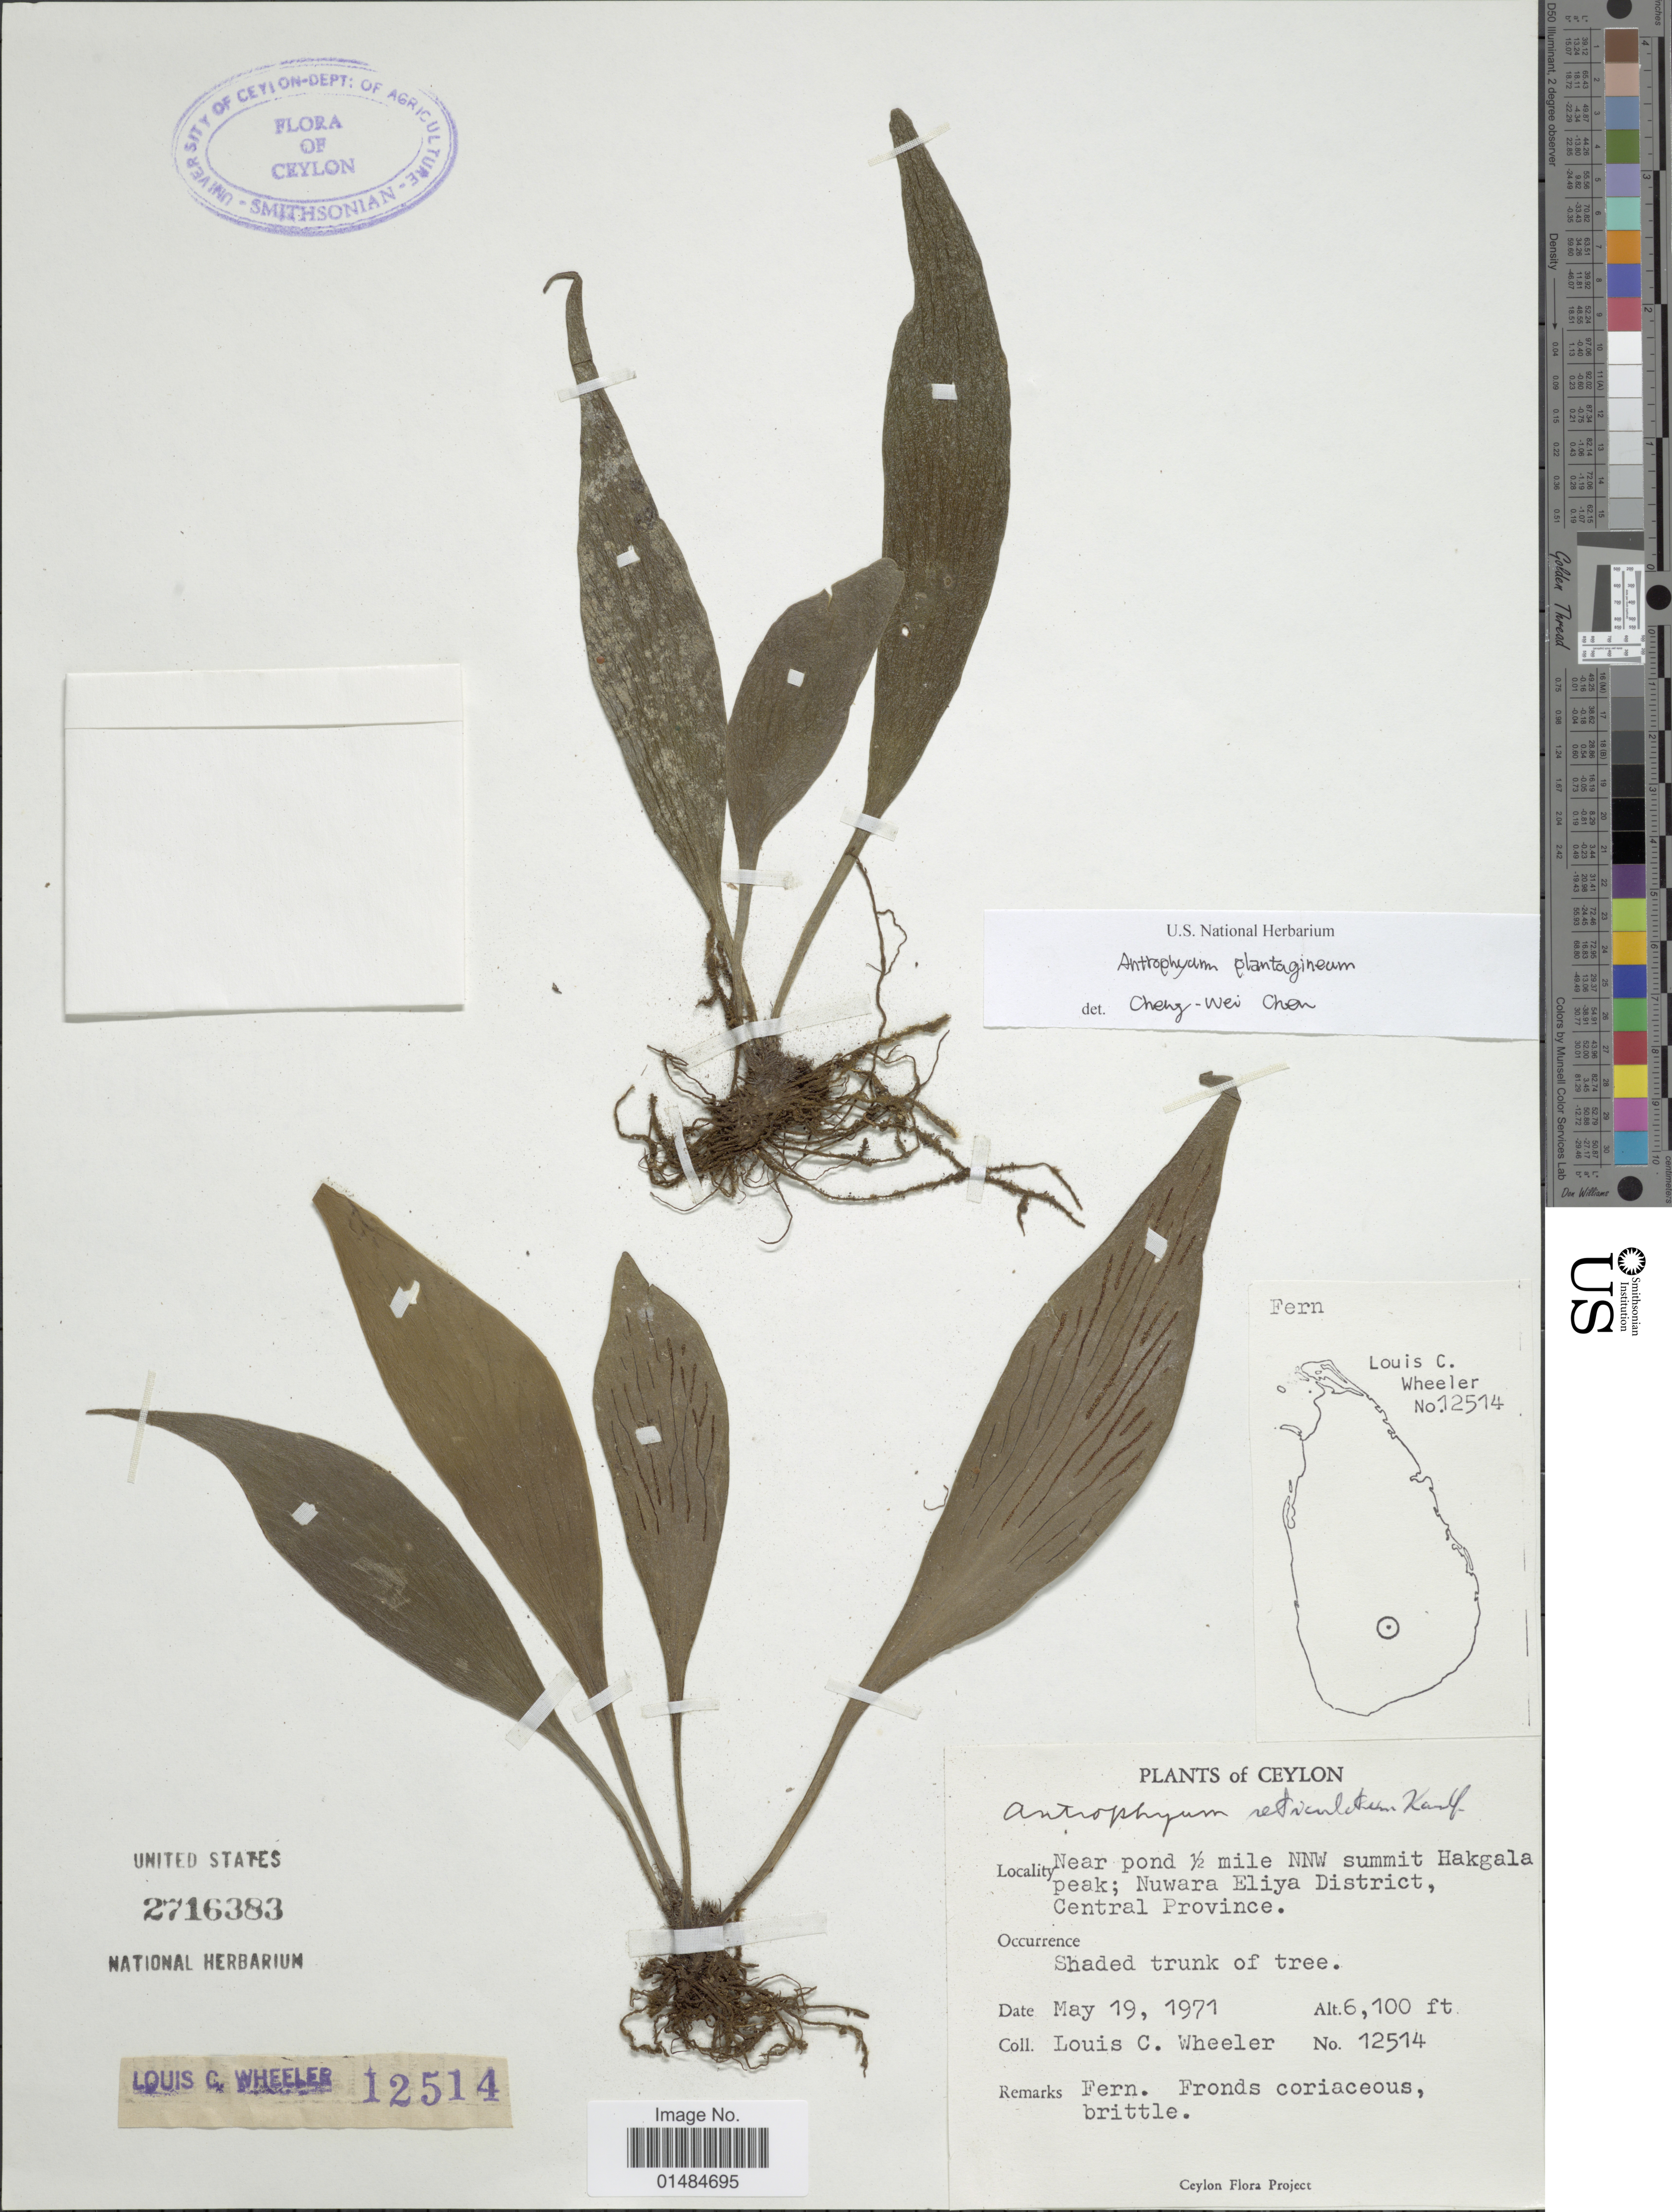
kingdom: Plantae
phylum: Tracheophyta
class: Polypodiopsida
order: Polypodiales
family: Pteridaceae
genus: Antrophyum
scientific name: Antrophyum plantagineum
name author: (Cav.) Kaulf.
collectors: L. C. Wheeler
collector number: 12514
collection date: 1971-05-19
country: Sri Lanka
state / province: Central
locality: Ceylon. Near pond 1/2 mile NNW summit Hakgala peak; Nuwara Eliya District, Central Province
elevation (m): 1859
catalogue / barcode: US 2716383